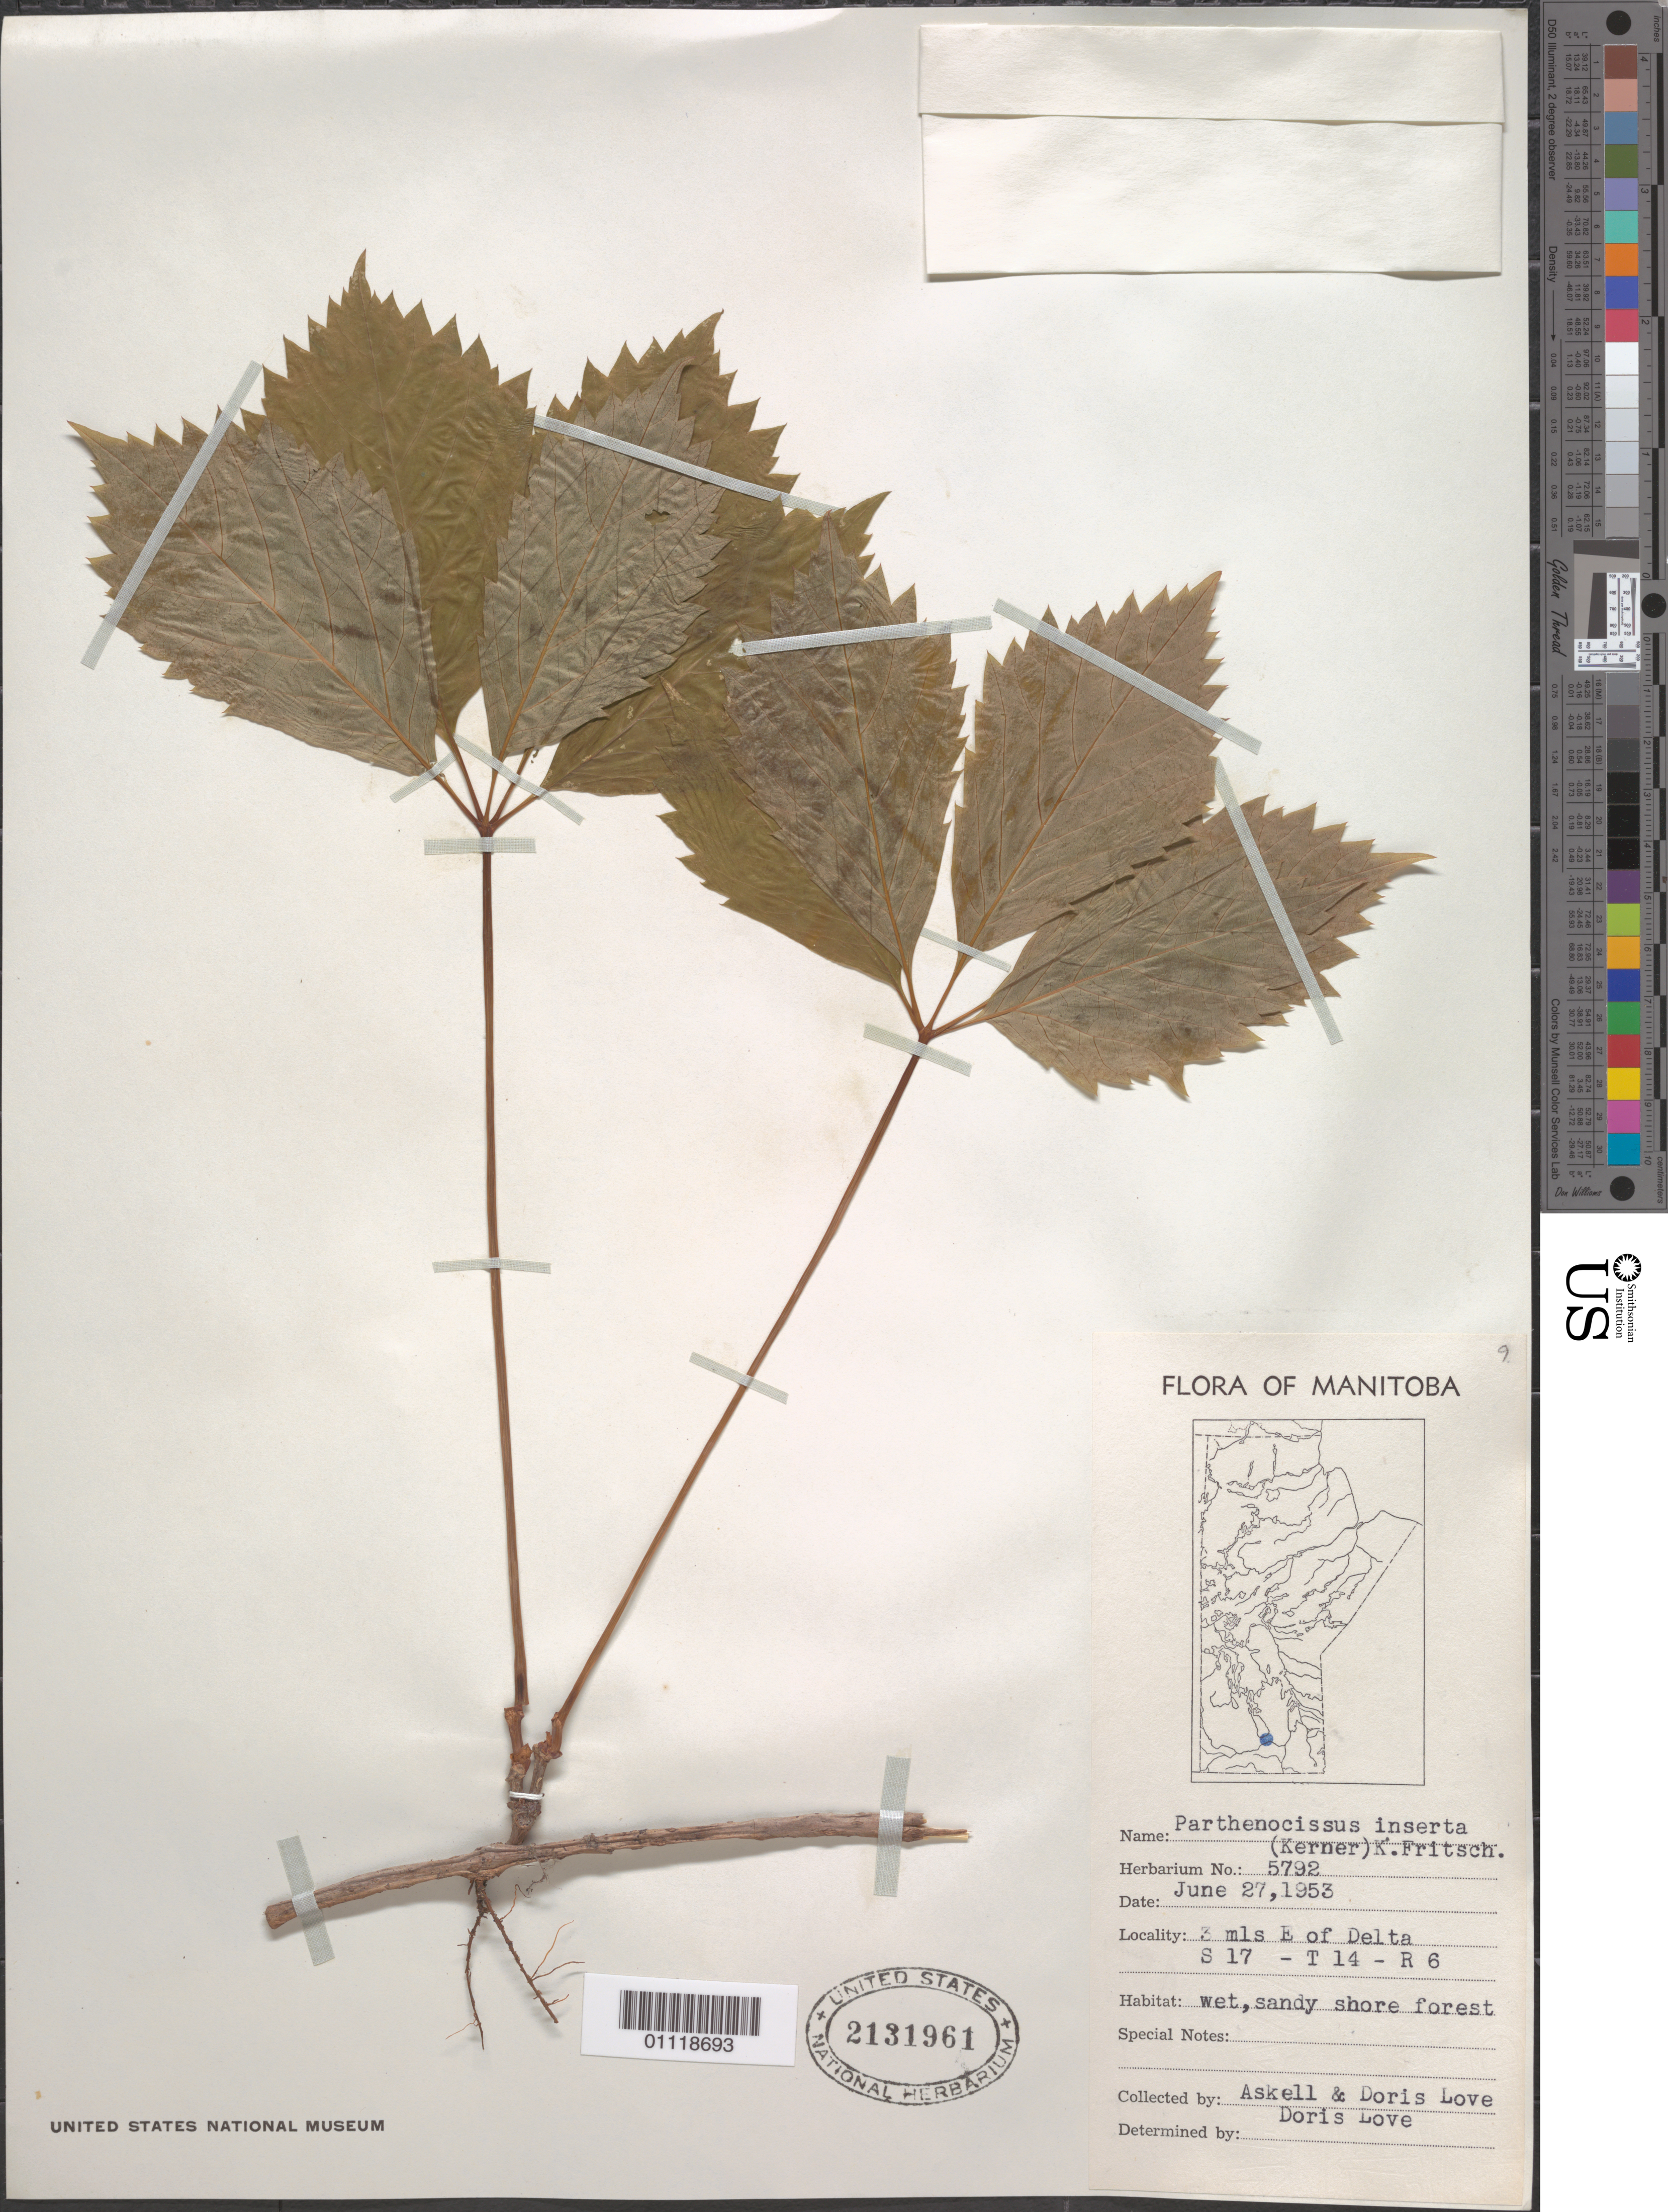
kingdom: Plantae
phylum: Tracheophyta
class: Magnoliopsida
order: Vitales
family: Vitaceae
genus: Parthenocissus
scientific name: Parthenocissus vitacea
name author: (Knerr) Hitchc.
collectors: Á. Löve & D. Löve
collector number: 5792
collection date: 1953-06-27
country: Canada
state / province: Manitoba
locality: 3 mi E of Delta.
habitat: Wet, sandy shore forest.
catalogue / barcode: US 2131961